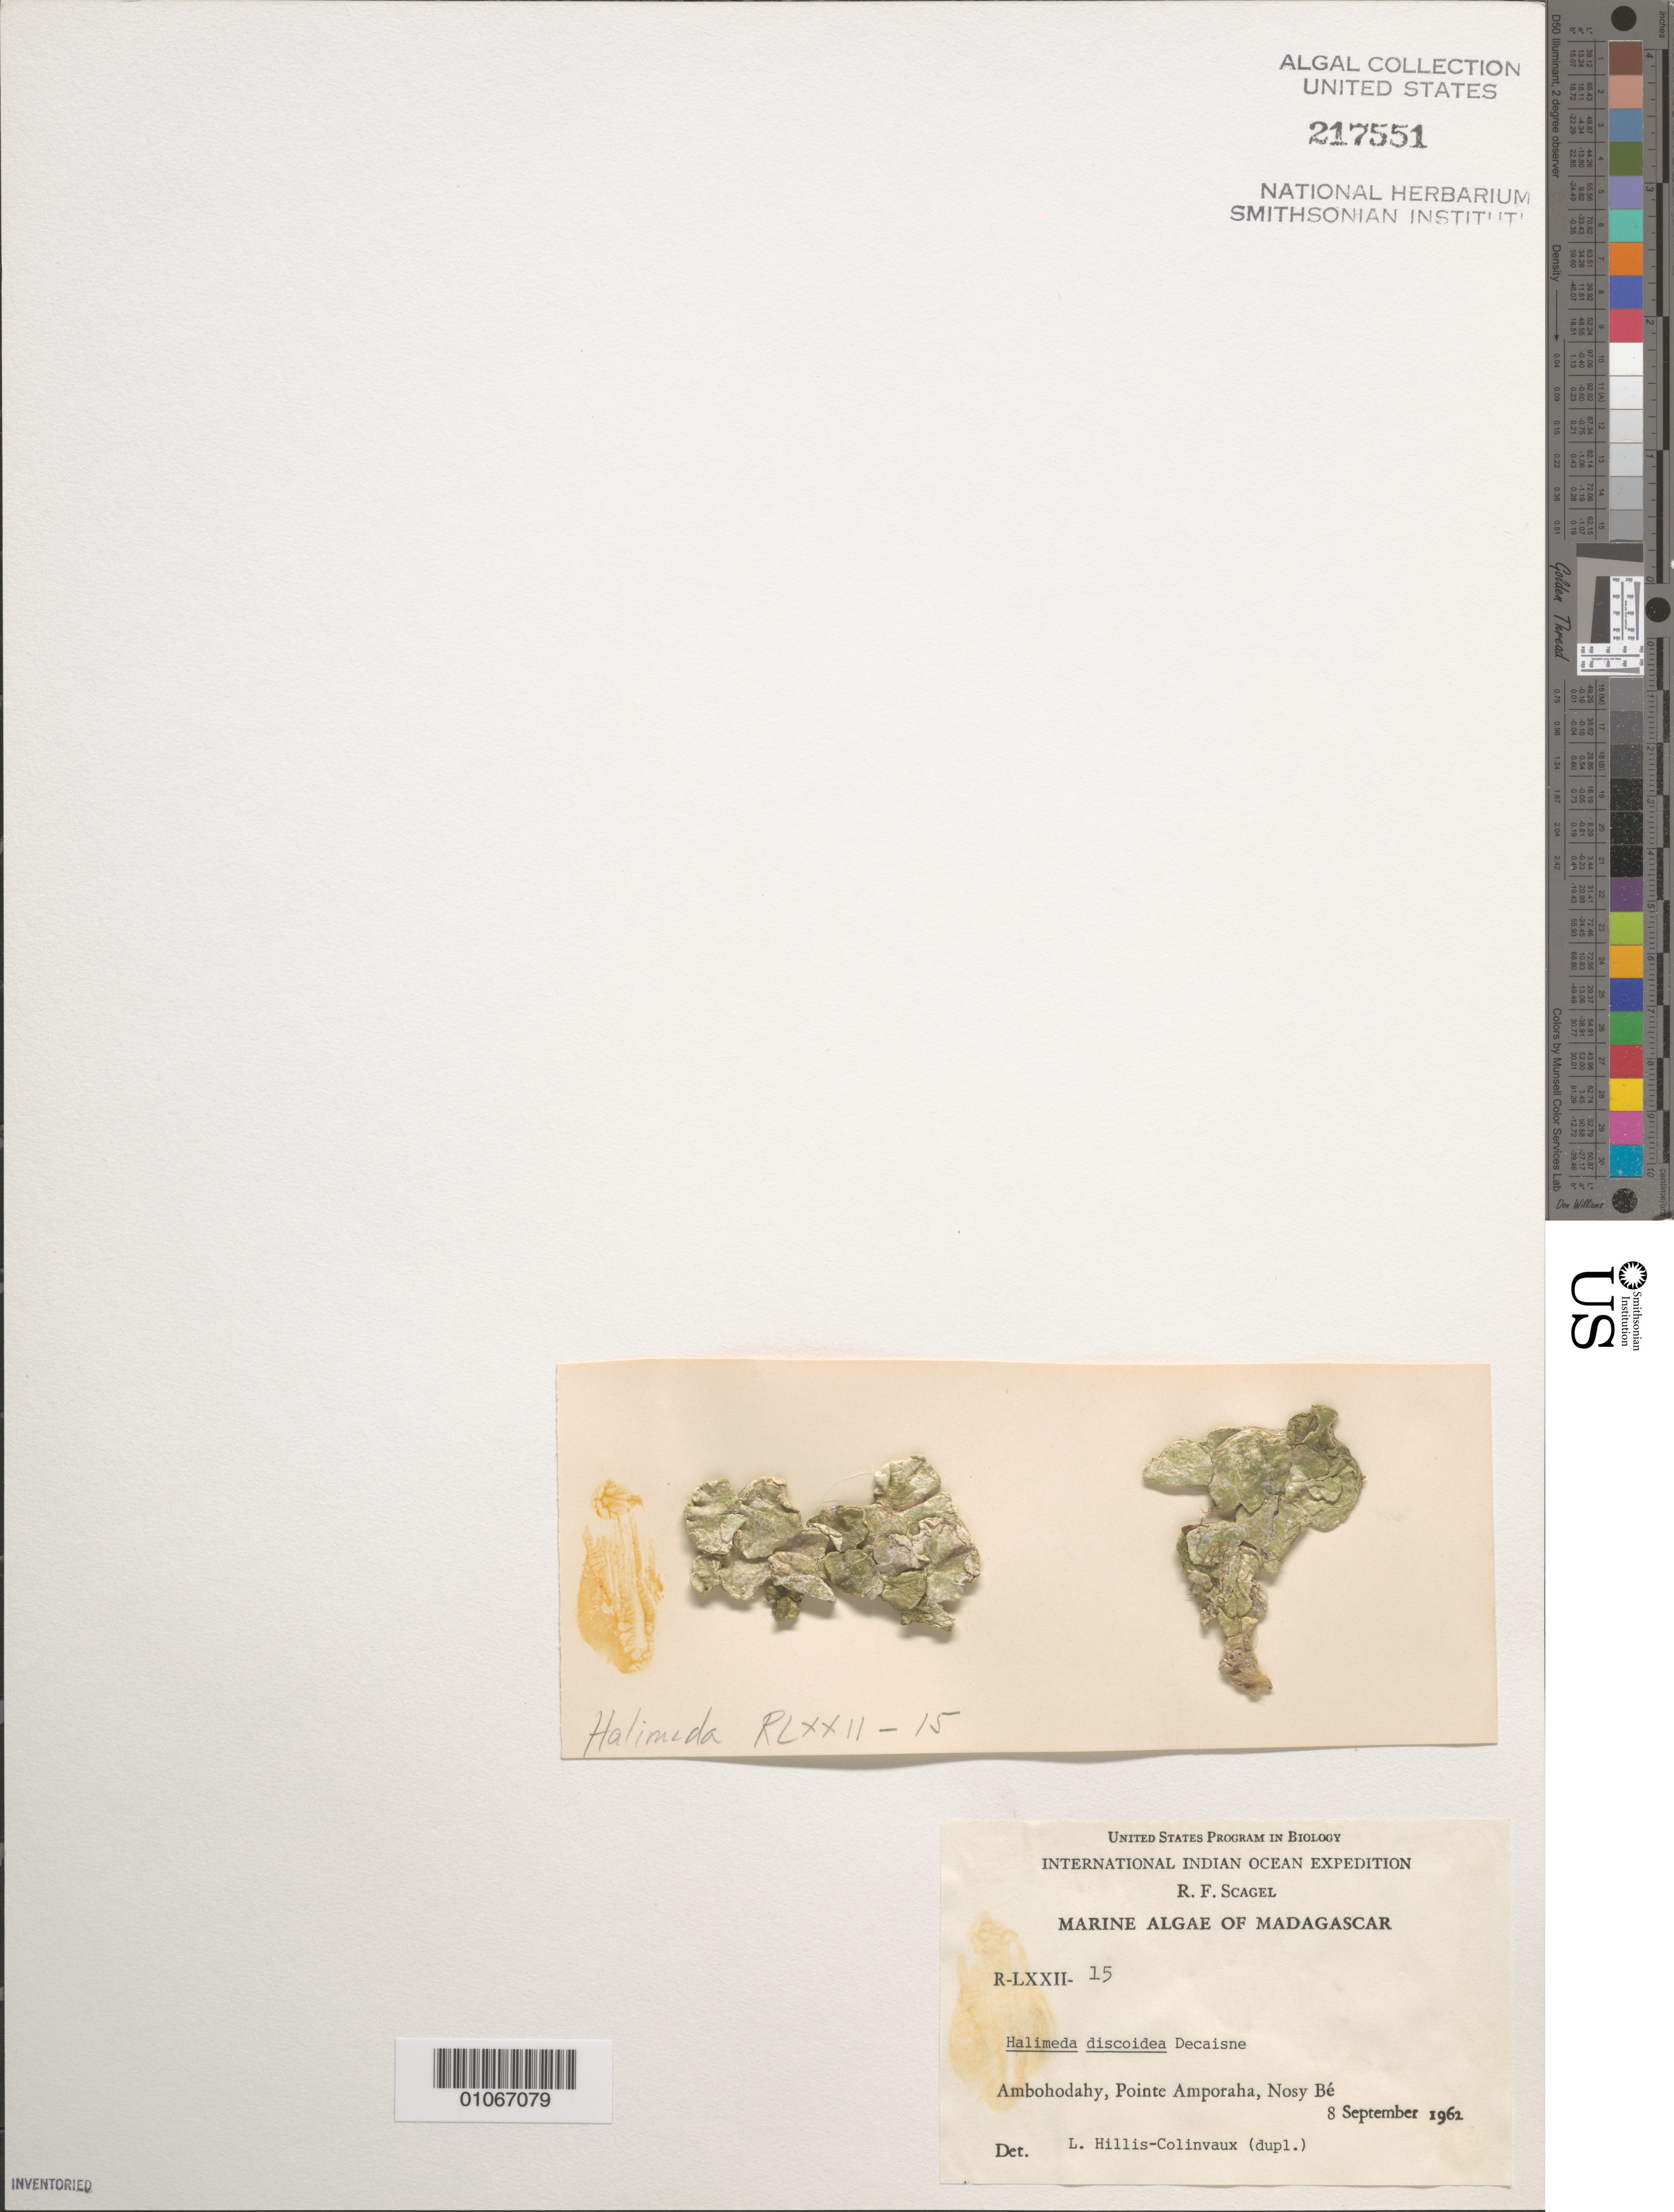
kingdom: Plantae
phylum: Chlorophyta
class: Ulvophyceae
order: Bryopsidales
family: Halimedaceae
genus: Halimeda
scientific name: Halimeda discoidea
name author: Decne.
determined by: Hillis-Colinvaux, L.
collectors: R. F. Scagel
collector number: R-LXXII-15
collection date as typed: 08 Sep 1962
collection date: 1962-09-08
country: Madagascar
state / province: Diana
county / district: Nosy Be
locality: Ambohodahy, Pointe Amporaha, Nosy-Be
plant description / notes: International Indian Ocean Expedition, 1962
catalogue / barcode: US 217551